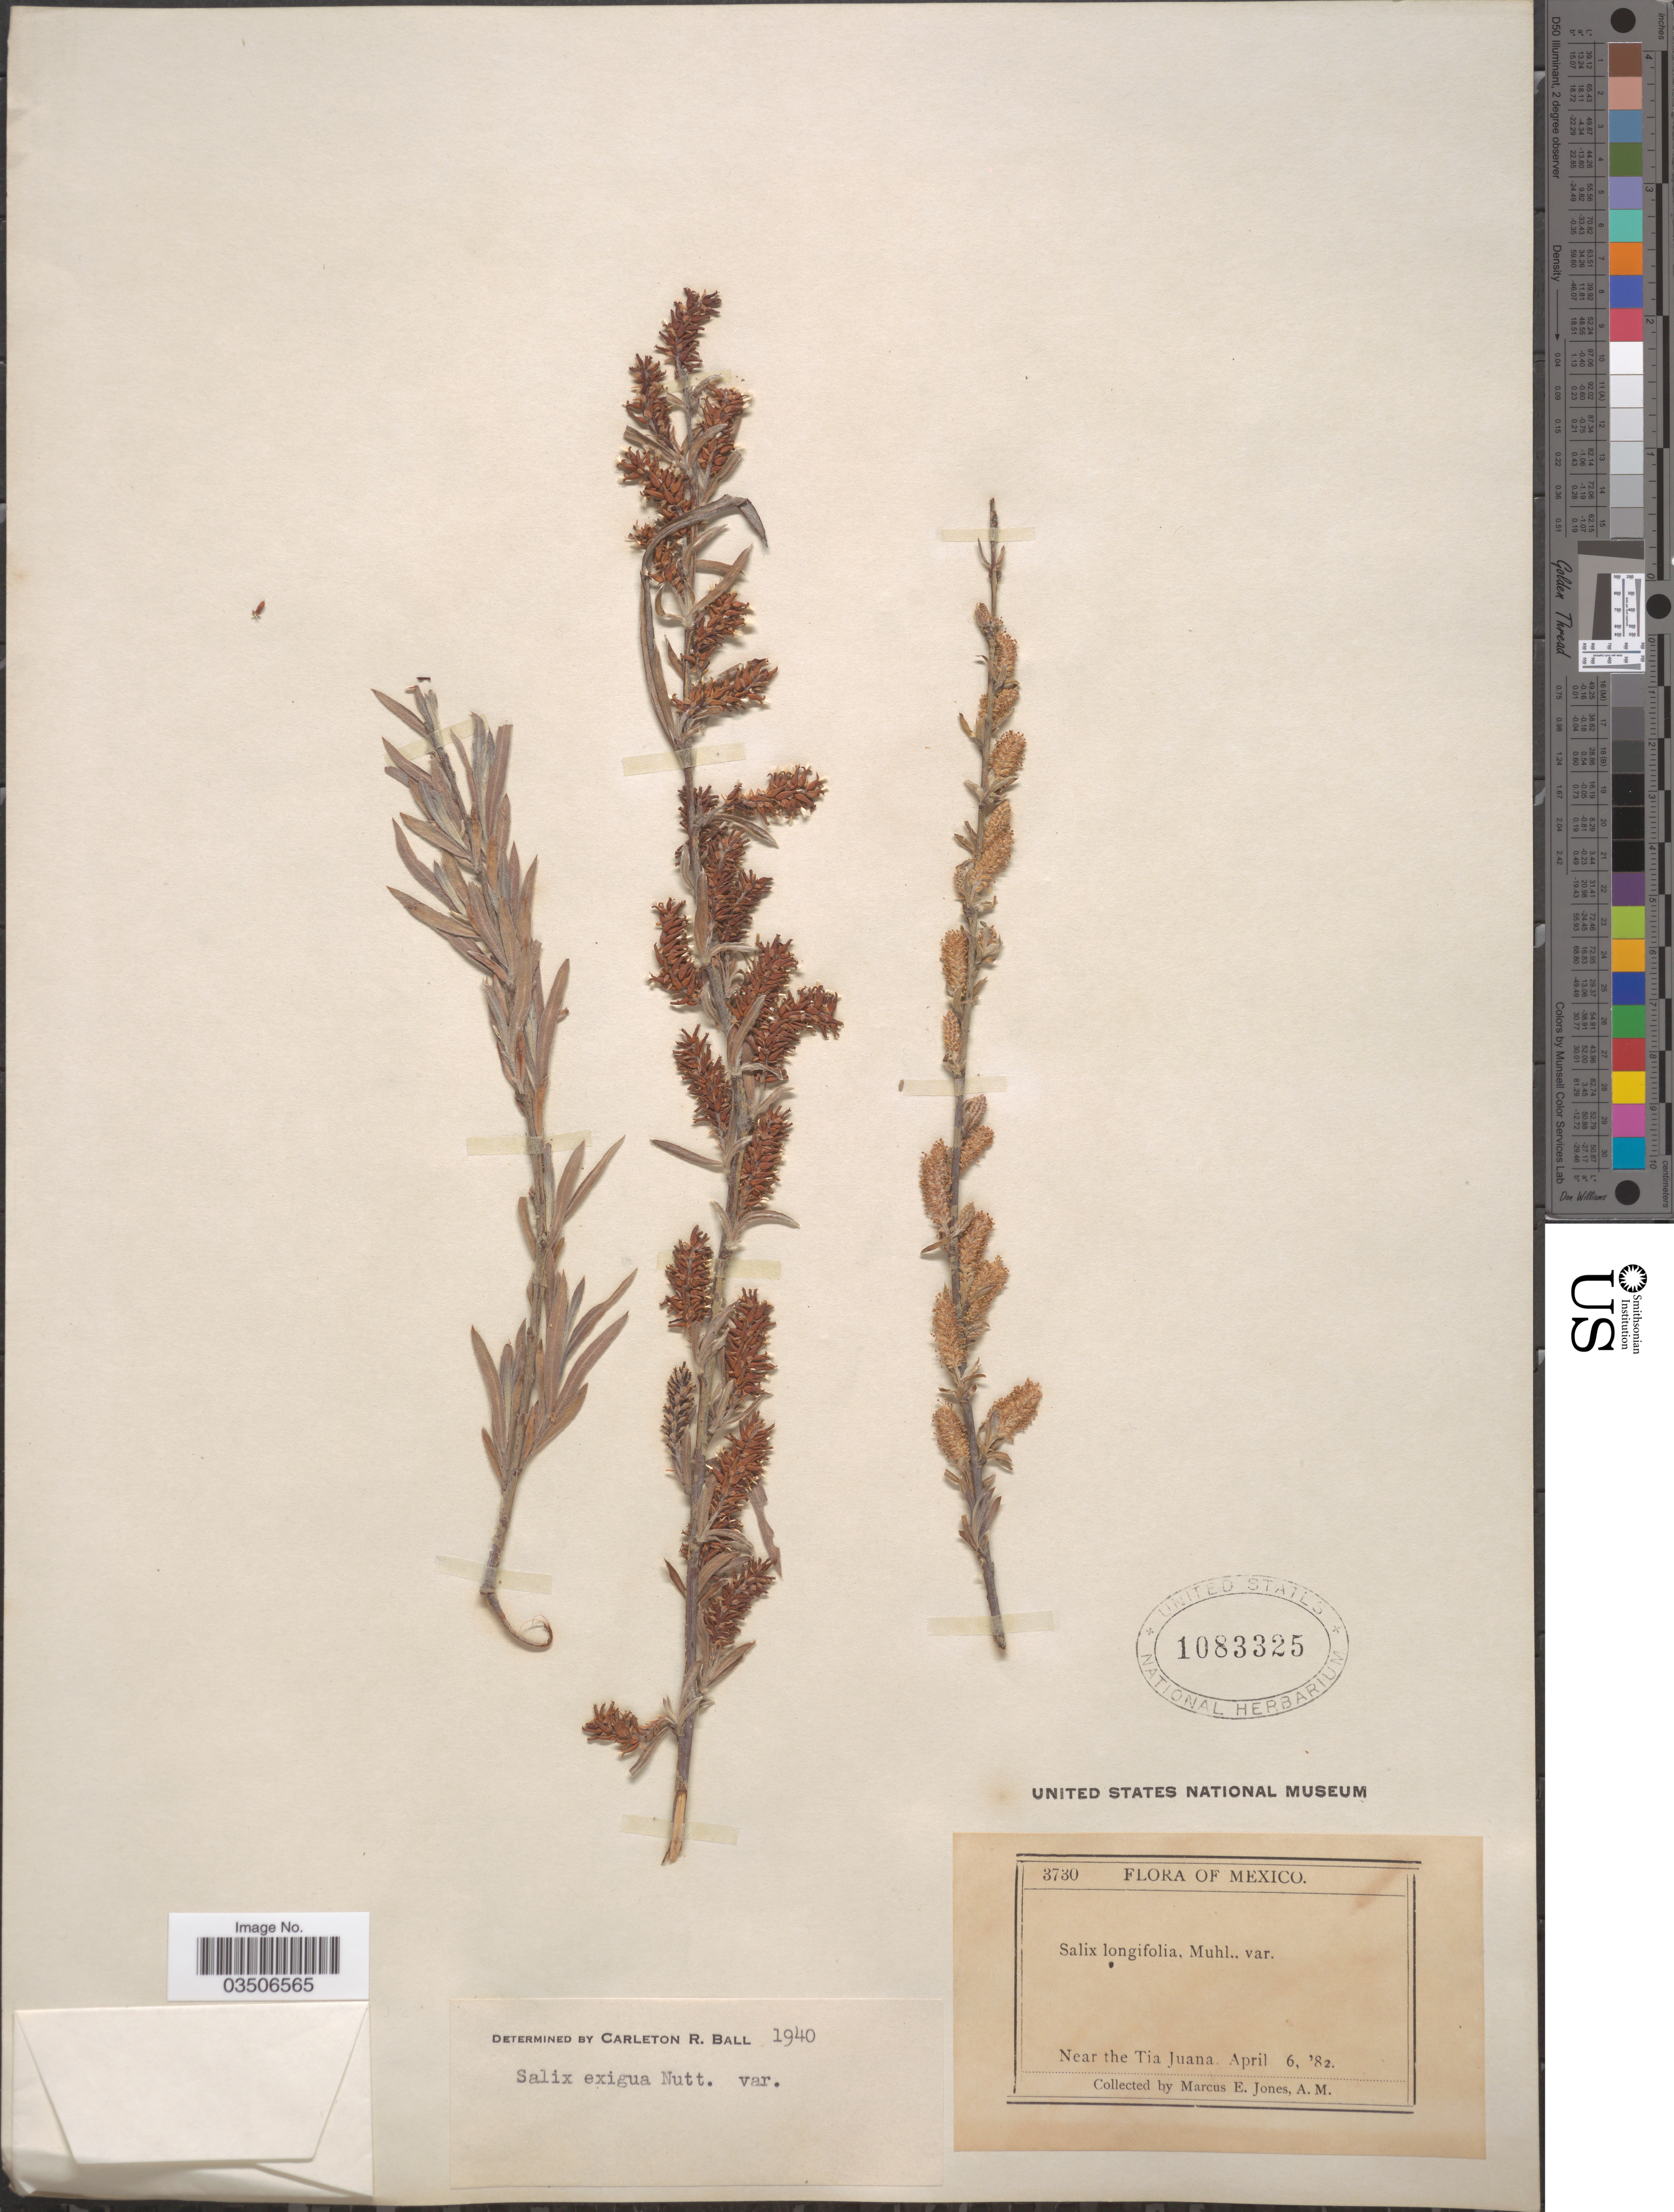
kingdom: Plantae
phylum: Tracheophyta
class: Magnoliopsida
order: Malpighiales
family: Salicaceae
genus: Salix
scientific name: Salix exigua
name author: Nutt.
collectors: M. E. Jones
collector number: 3730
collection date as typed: Transcribed d/m/y: 6/4/82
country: Mexico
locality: Near the Tia Juana.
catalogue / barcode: US 1083325